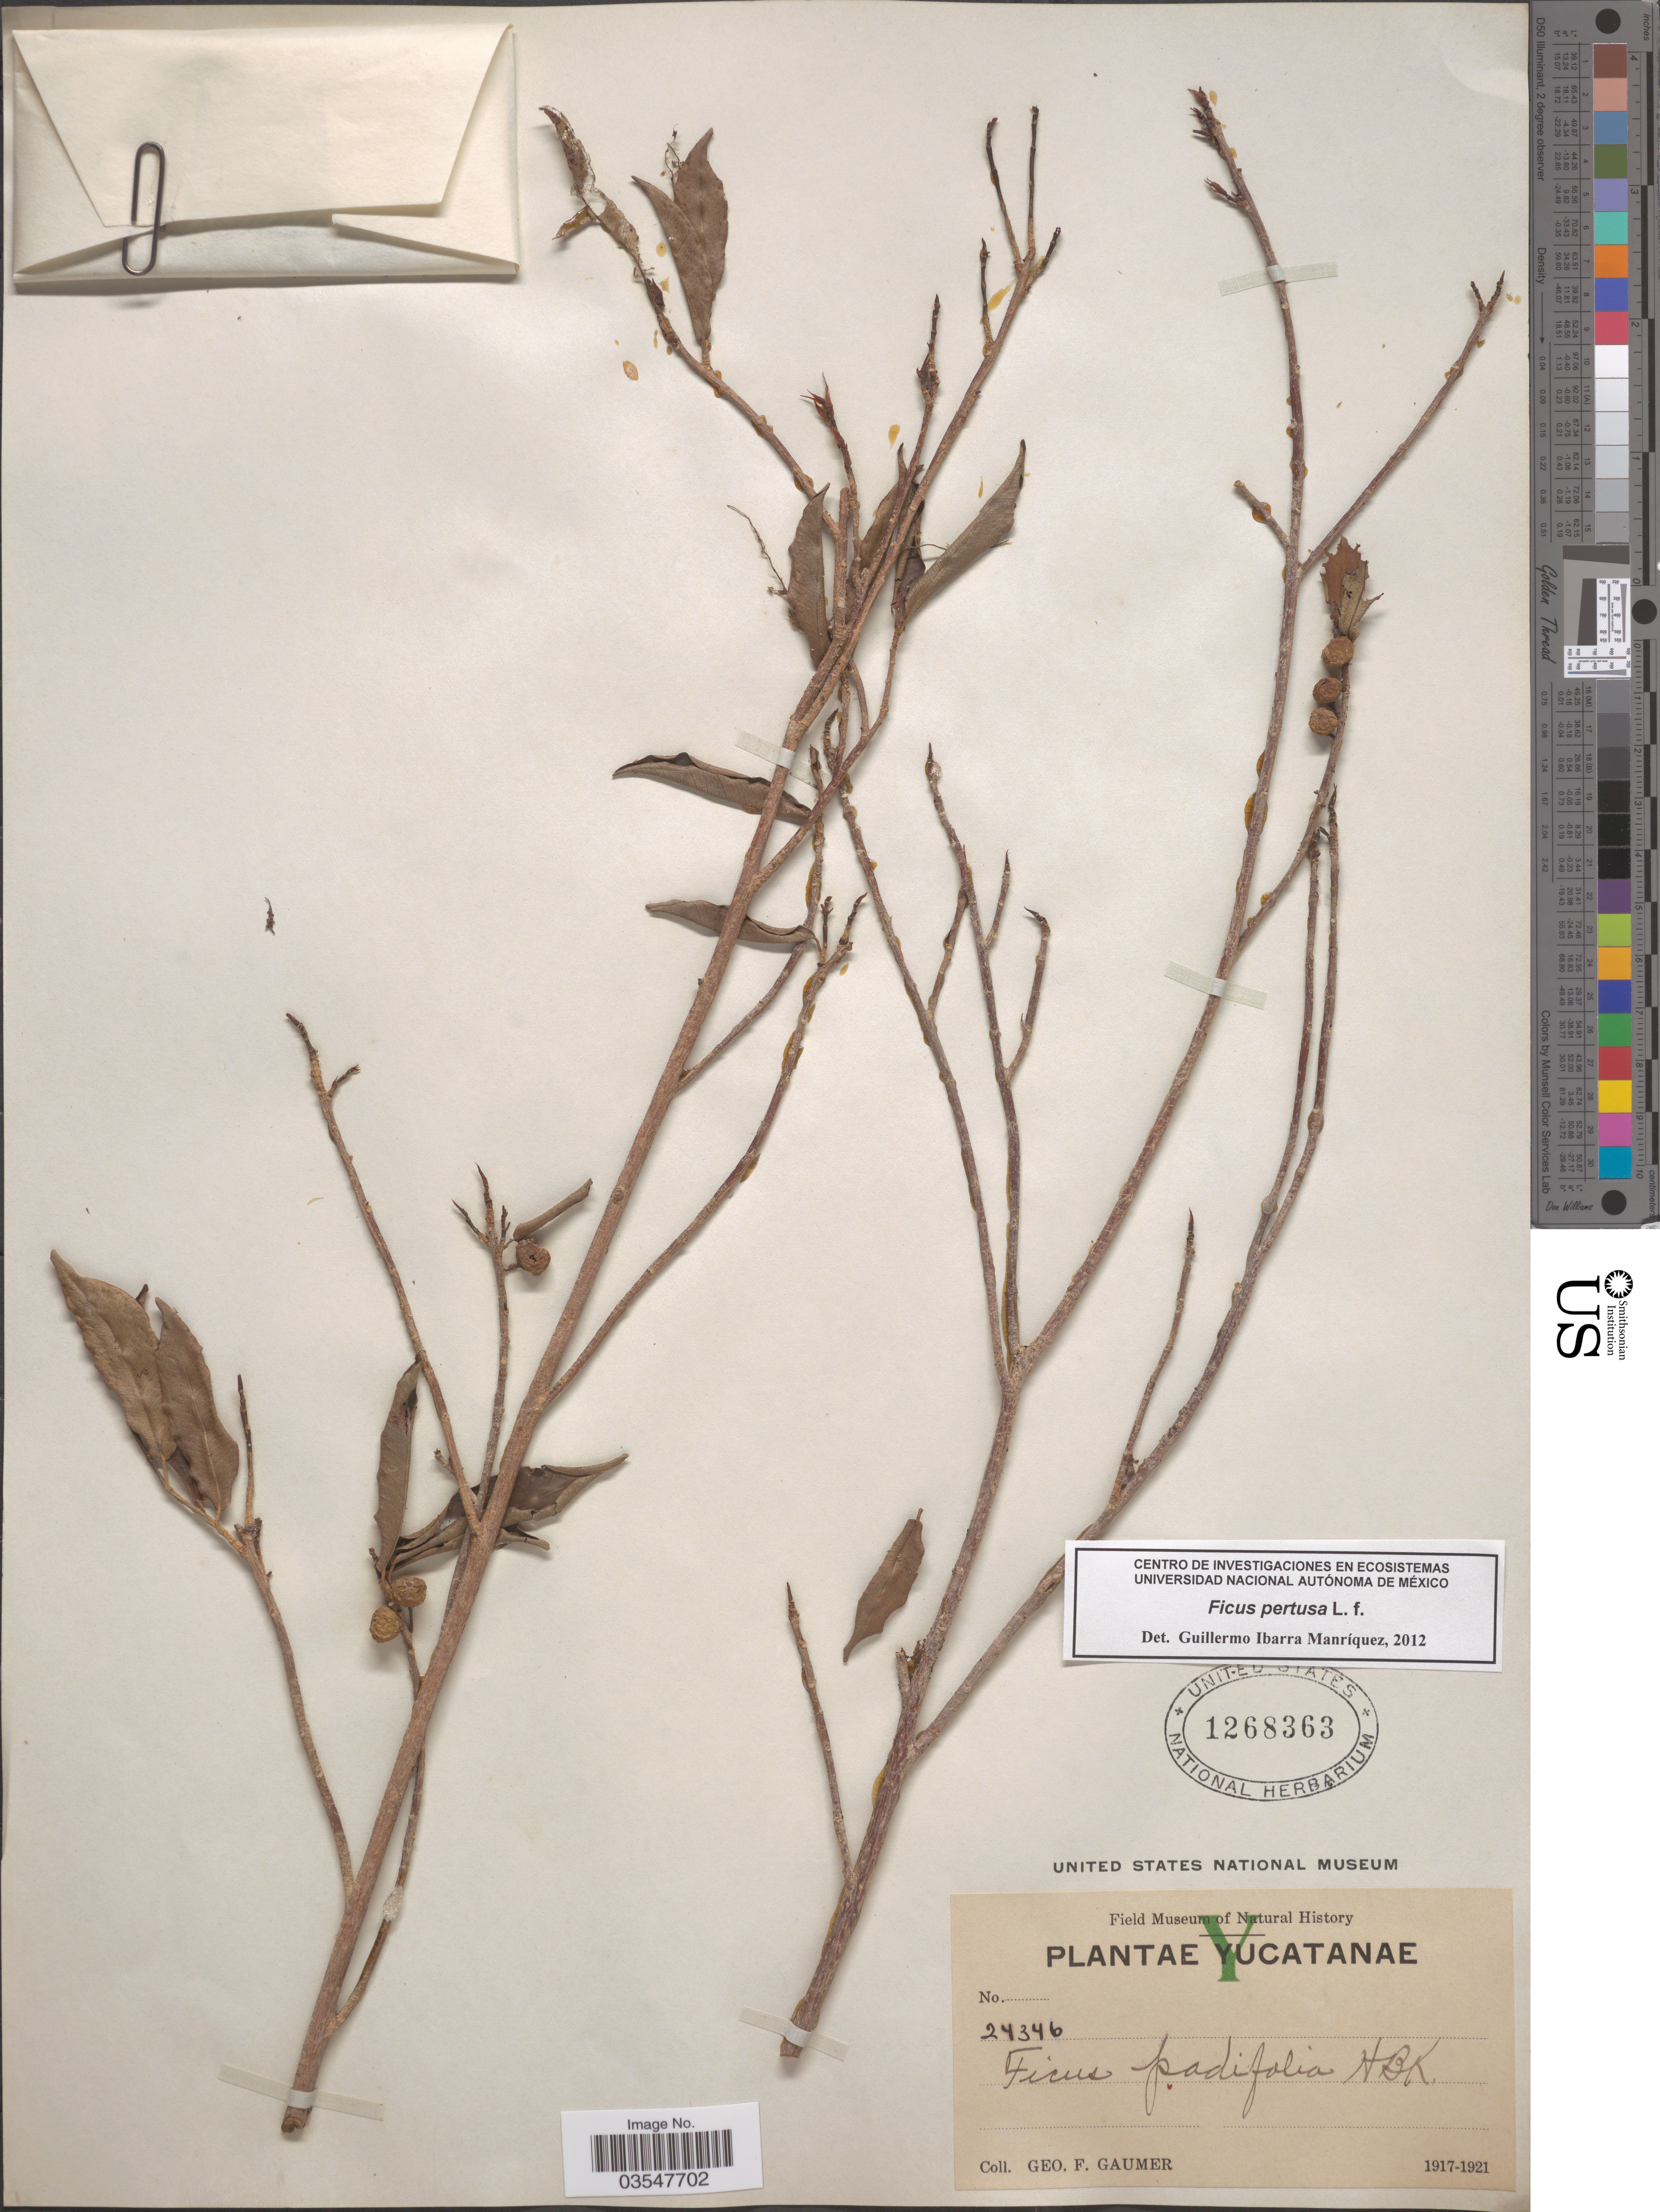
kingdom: Plantae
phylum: Tracheophyta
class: Magnoliopsida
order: Rosales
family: Moraceae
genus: Ficus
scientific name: Ficus padifolia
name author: Kunth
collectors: G. F. Gaumer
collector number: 24346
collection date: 1917/1921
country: Mexico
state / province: Yucatán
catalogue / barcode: US 1268363